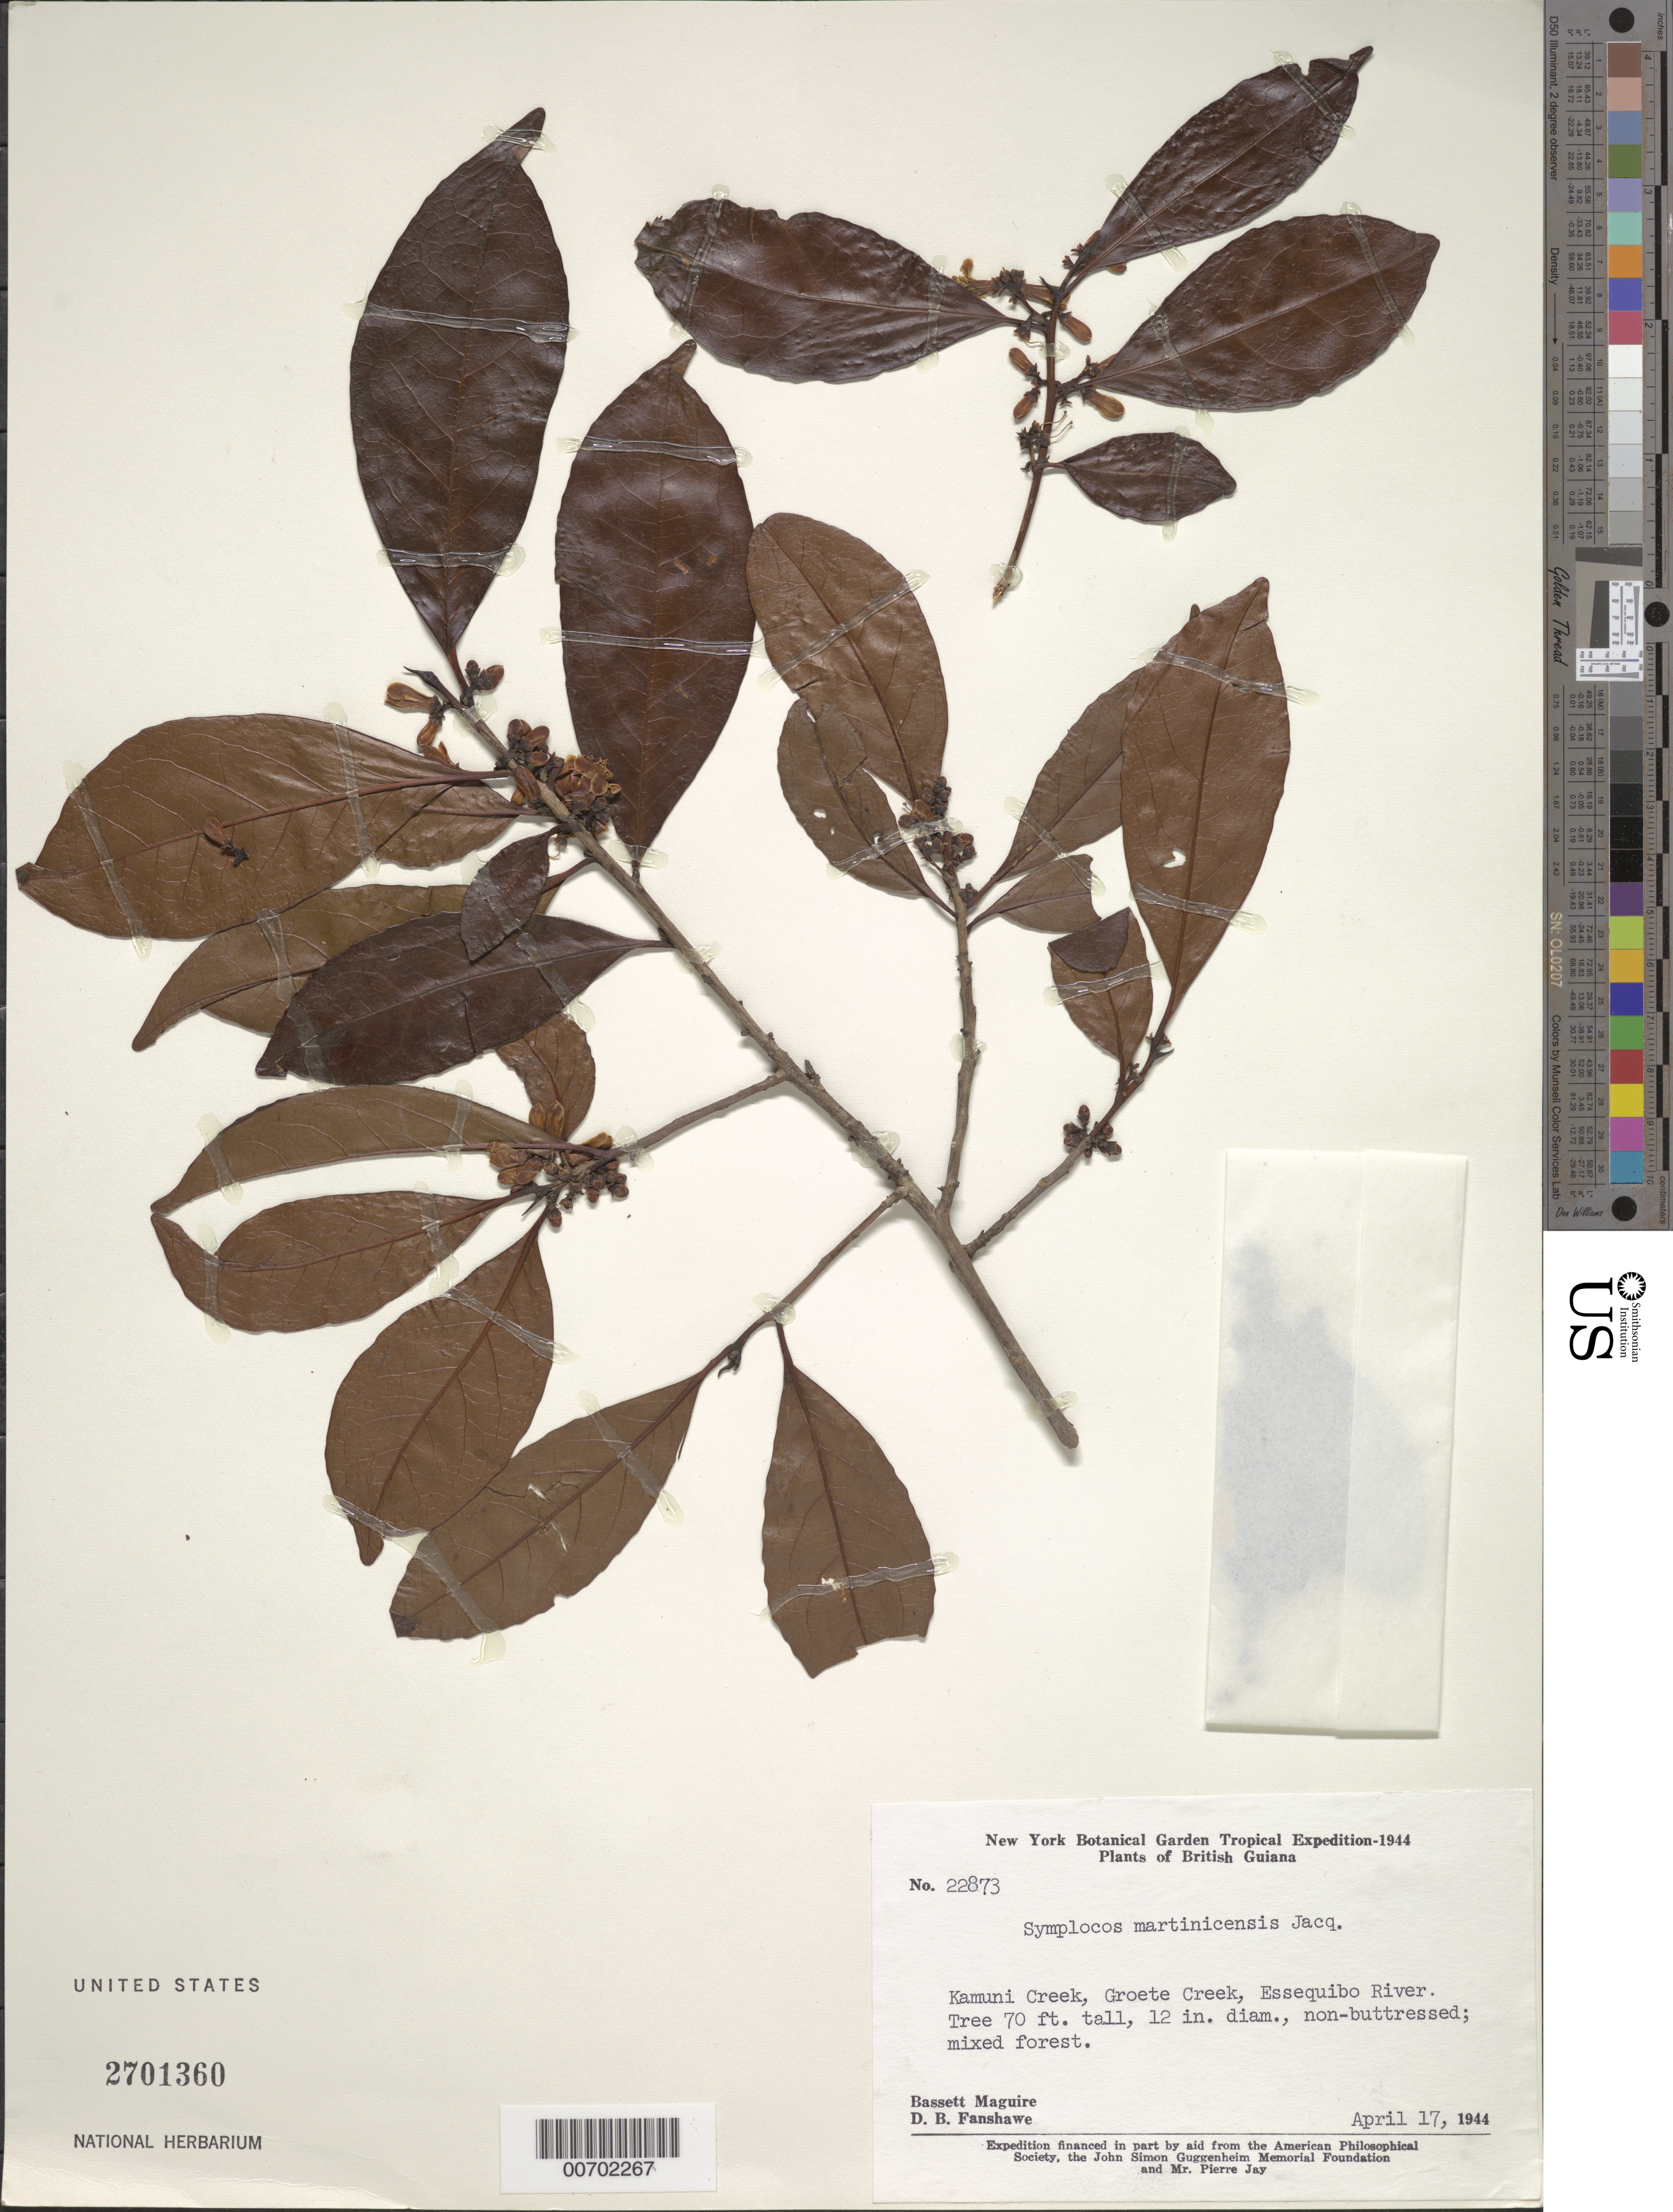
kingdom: Plantae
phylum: Tracheophyta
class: Magnoliopsida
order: Ericales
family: Symplocaceae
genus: Symplocos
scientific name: Symplocos martinicensis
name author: Jacq.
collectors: B. Maguire & D. B. Fanshawe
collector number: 22873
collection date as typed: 17-Apr-44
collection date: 1944-04-17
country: Guyana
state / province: Essequibo Isl-W. Demerara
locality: Kamuni Creek, Groete Creek, Essequibo River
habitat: Mixed forest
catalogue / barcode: US 2701360